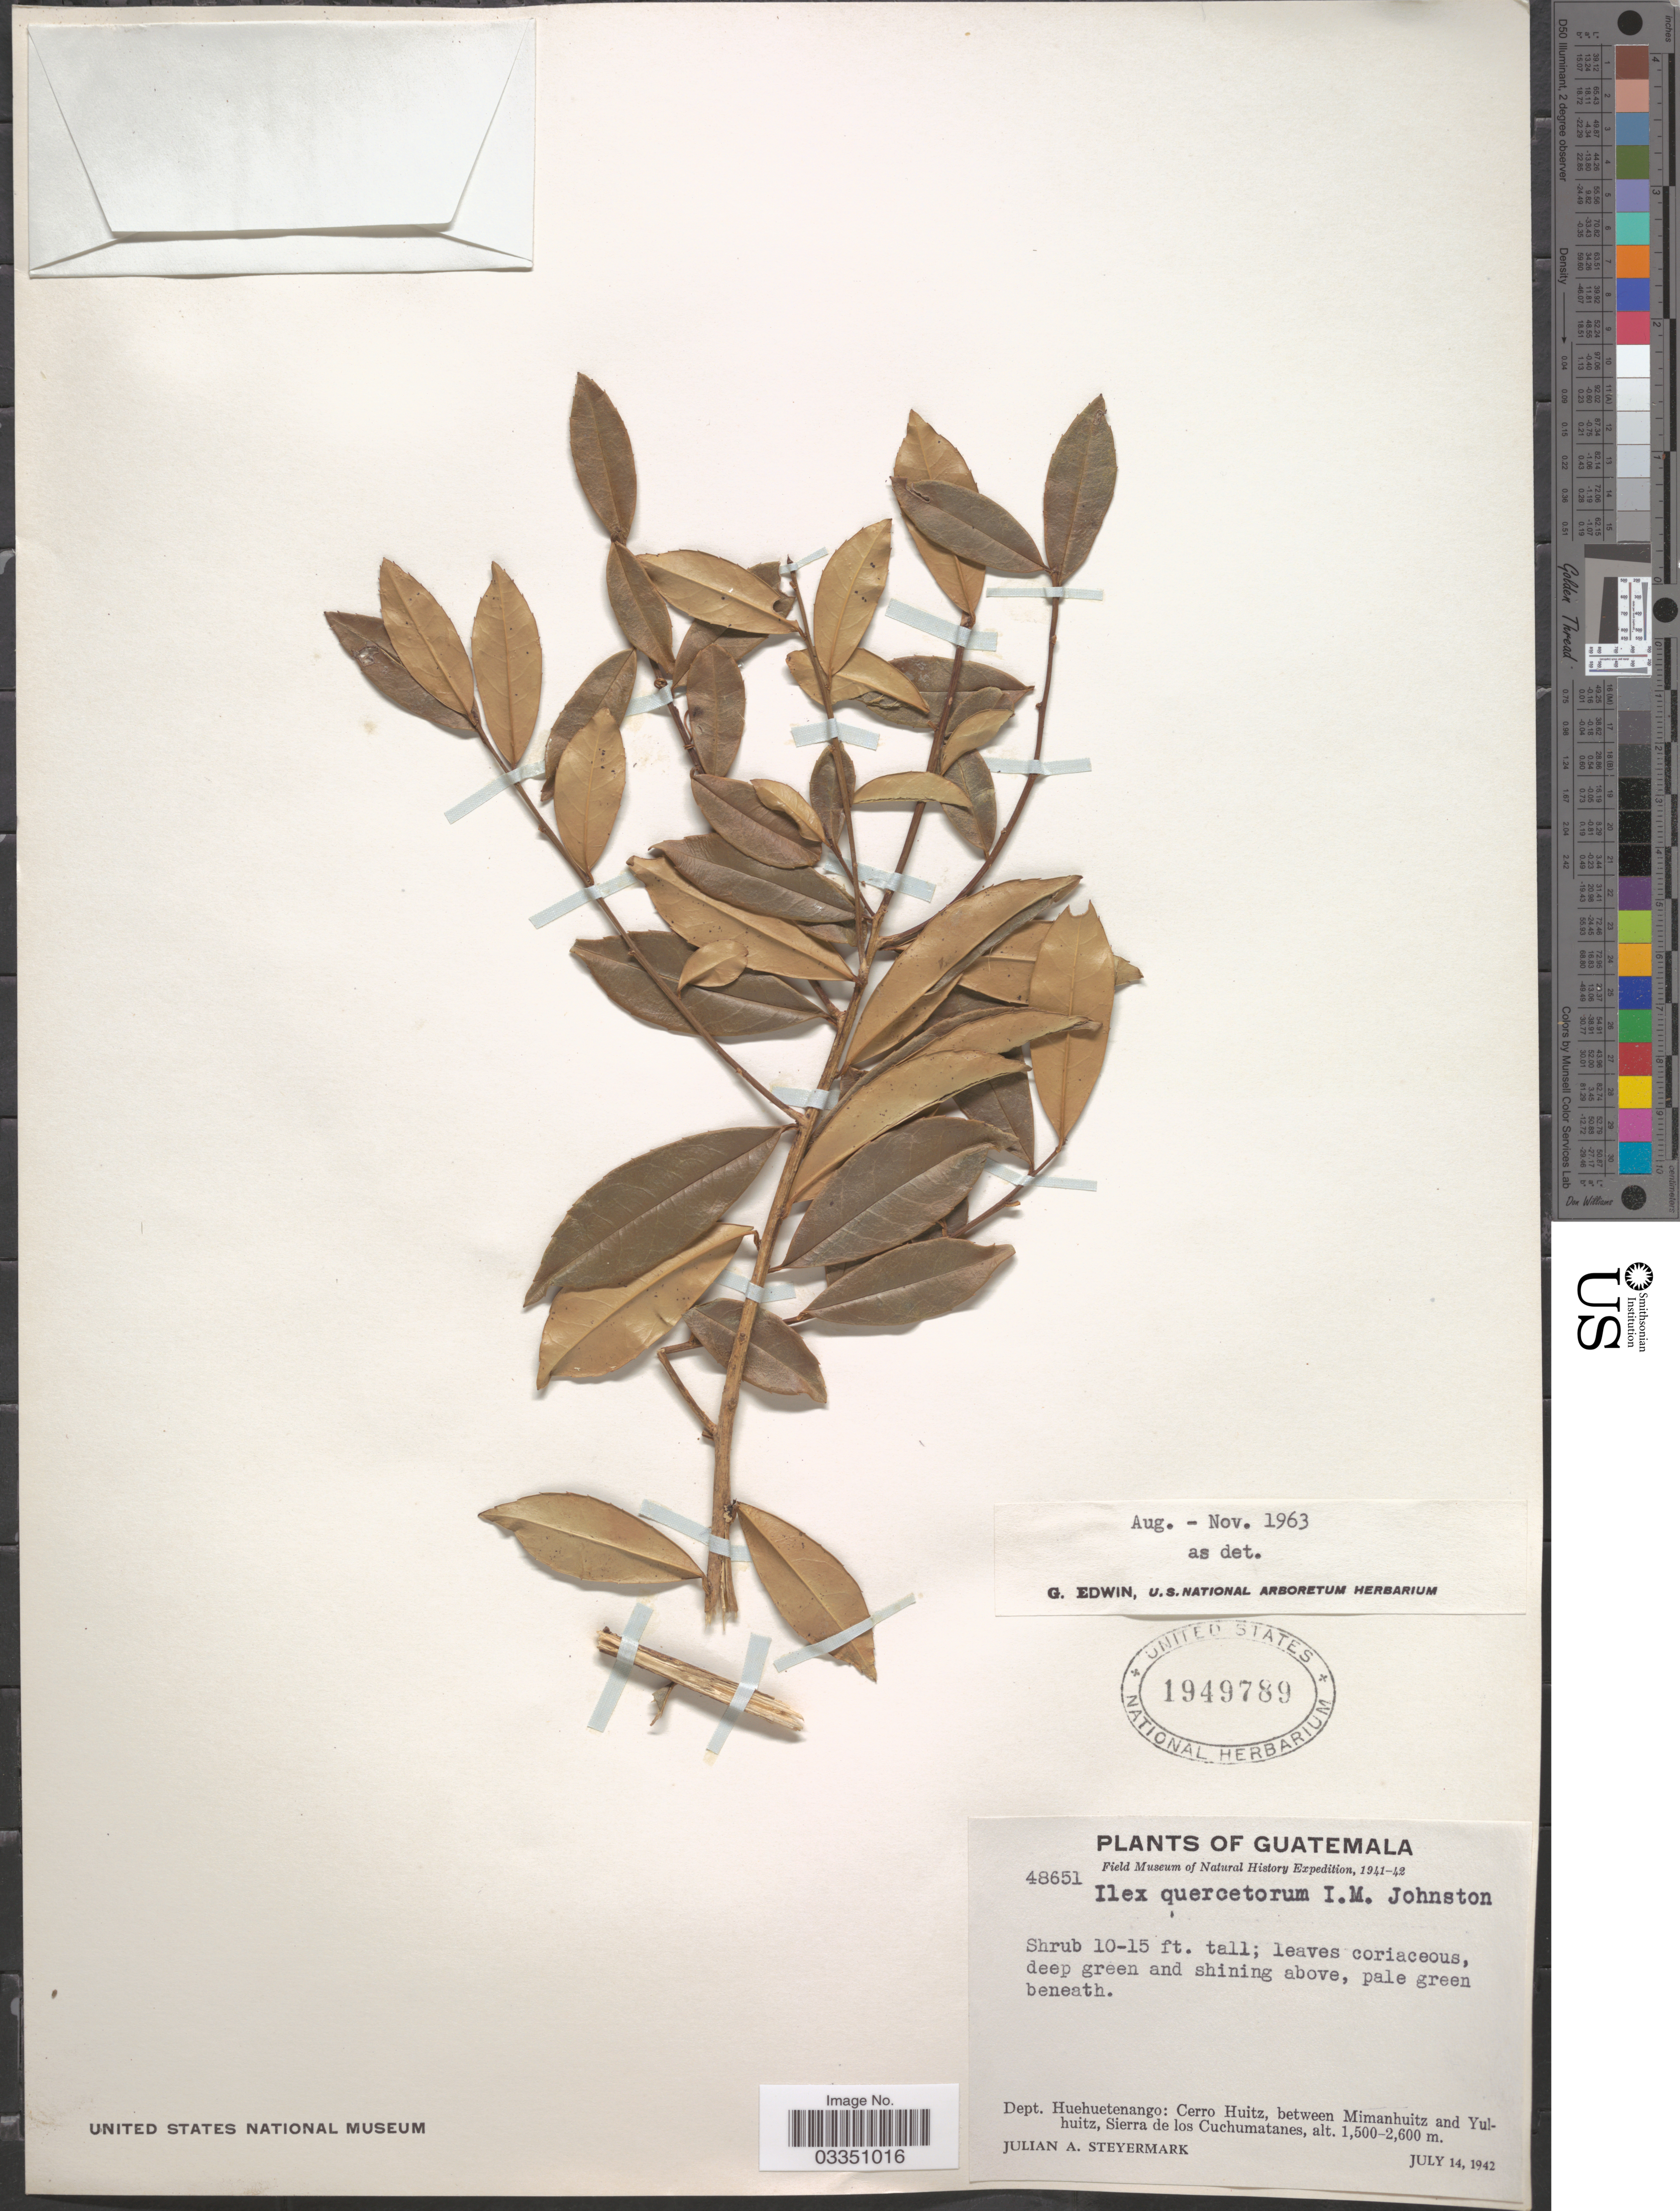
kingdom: Plantae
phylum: Tracheophyta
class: Magnoliopsida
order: Aquifoliales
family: Aquifoliaceae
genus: Ilex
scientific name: Ilex quercetorum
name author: I.M. Johnst.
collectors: J. Steyermark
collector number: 48651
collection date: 1942-07-14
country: Guatemala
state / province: Huehuetenango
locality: Dept. Huehuetenango: Cerro Huitz, between Mimanhuitz and Yulhuitz, Sierra de los Cuchumatanes.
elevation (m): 1500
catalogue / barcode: US 1949789